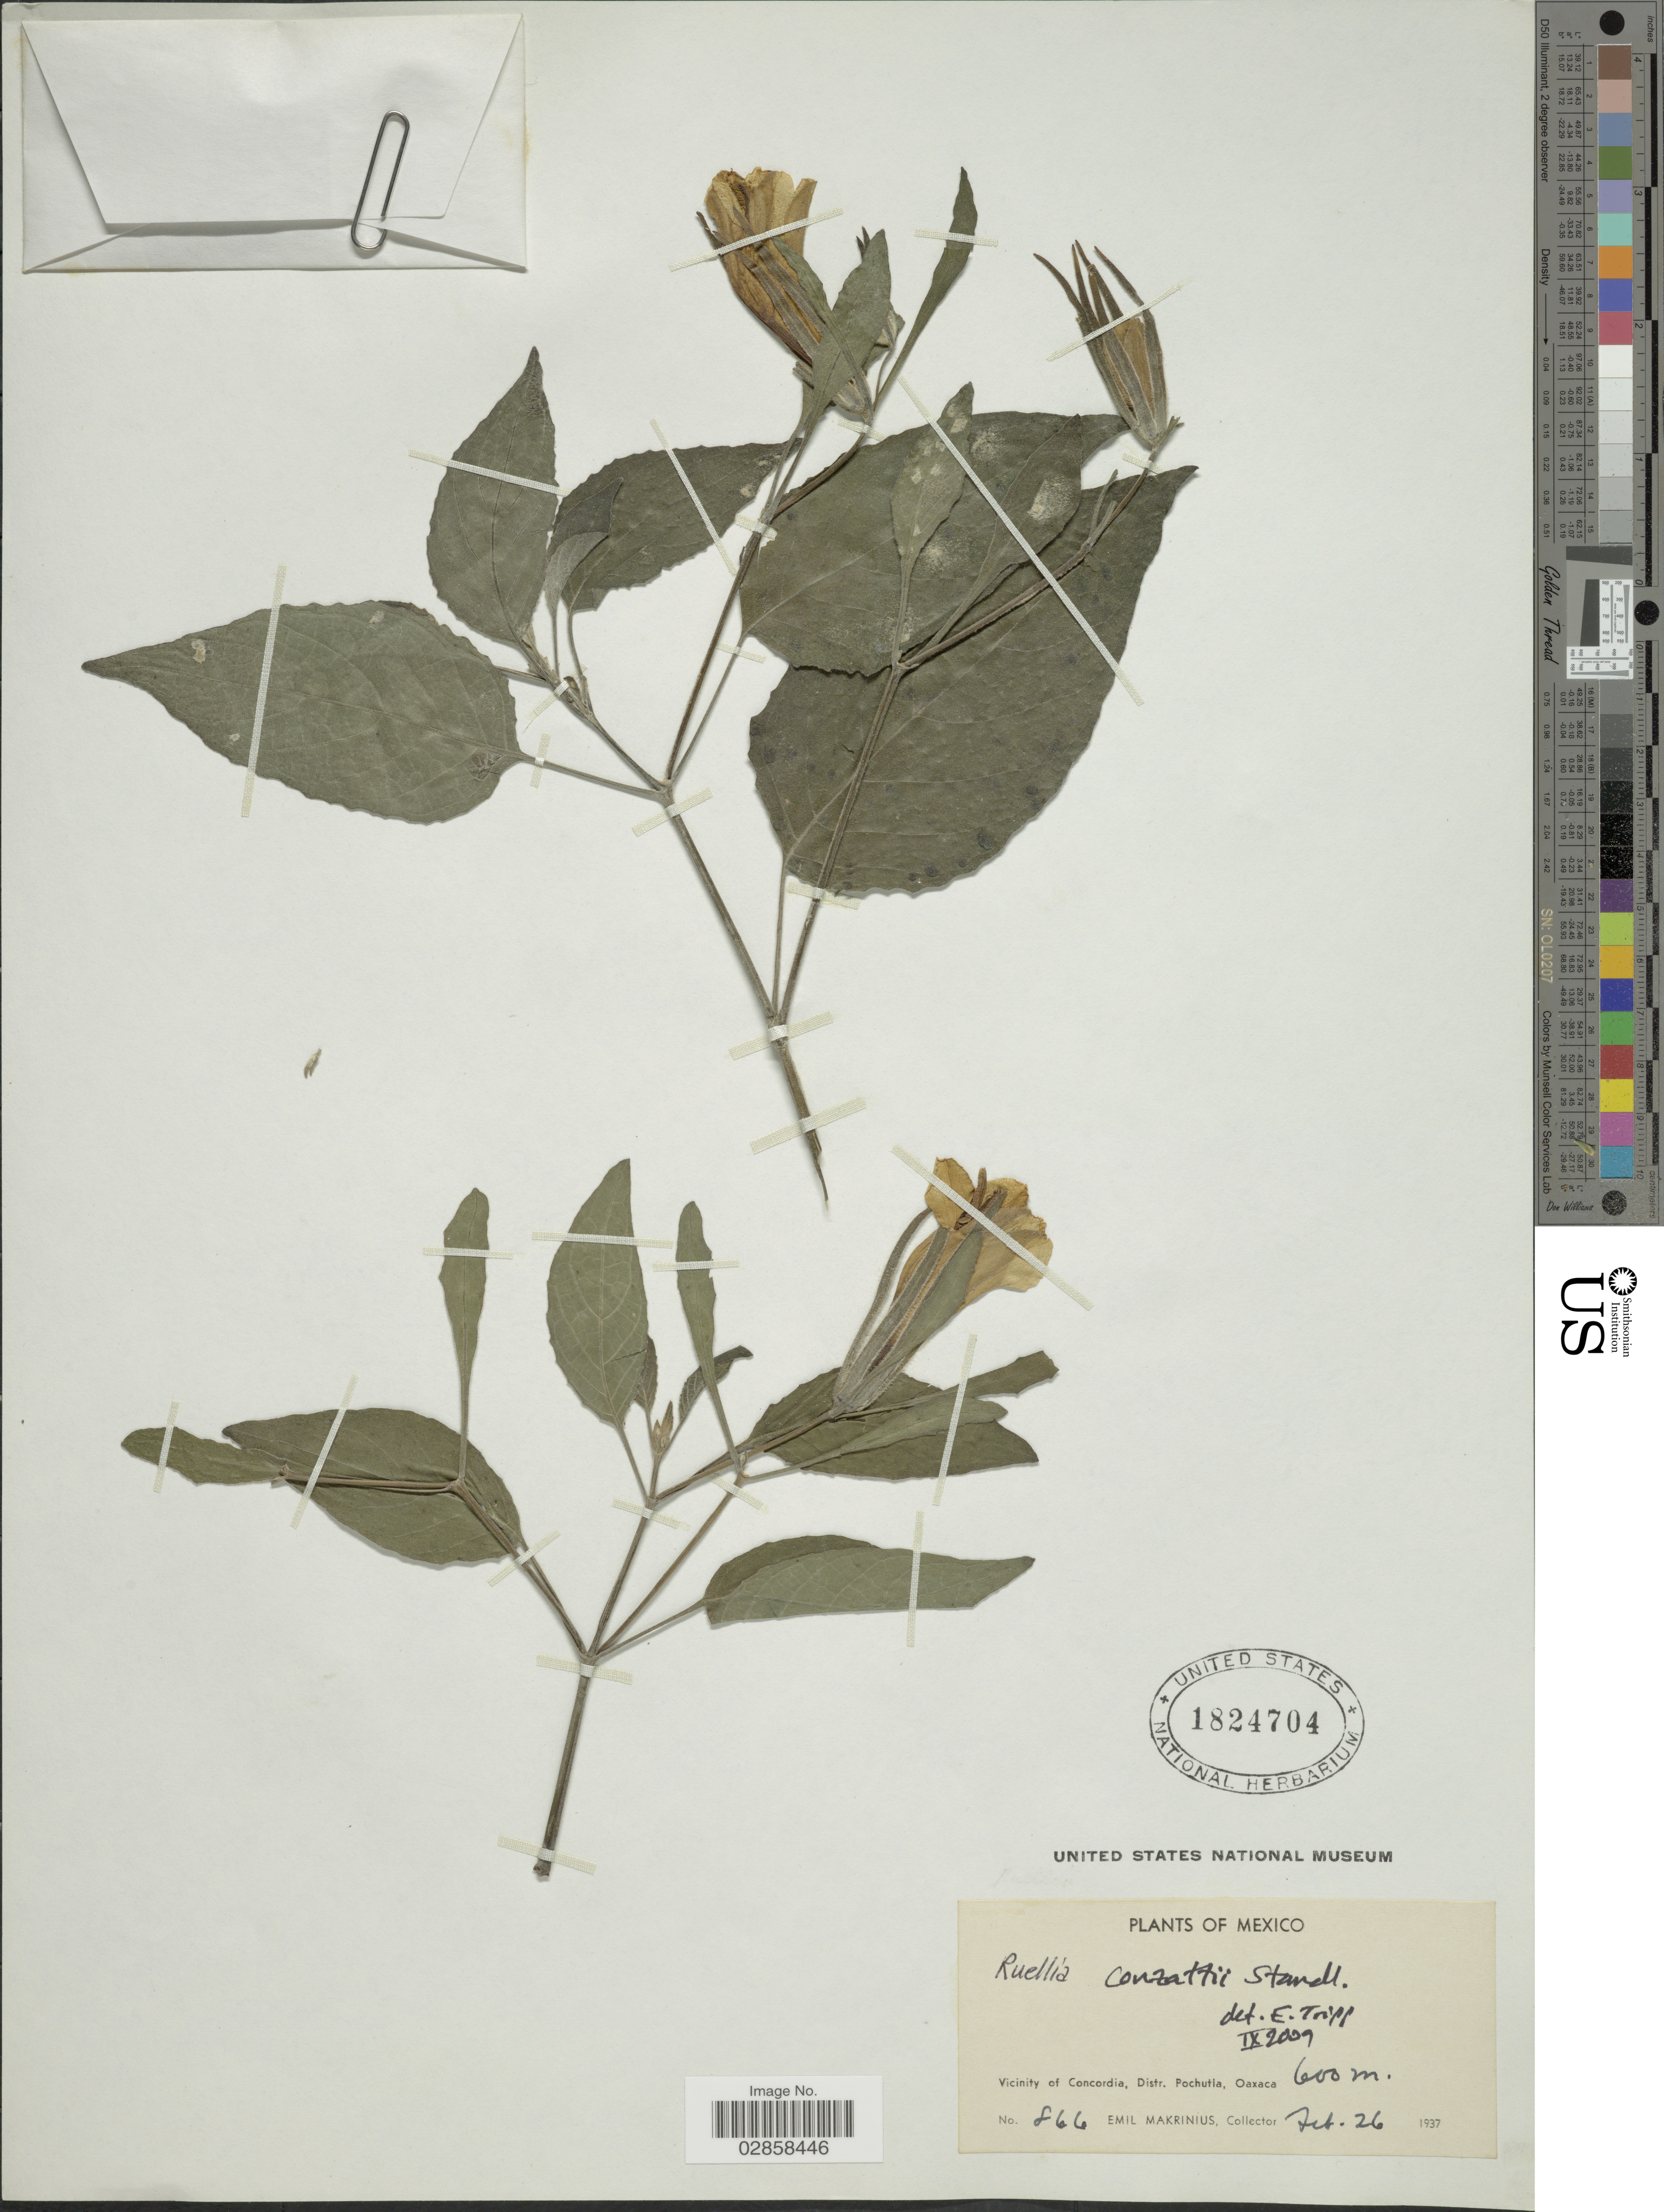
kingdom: Plantae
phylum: Tracheophyta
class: Magnoliopsida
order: Lamiales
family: Acanthaceae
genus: Ruellia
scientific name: Ruellia conzattii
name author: Standl.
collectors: E. Makrinius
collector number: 866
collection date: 1937-02-26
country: Mexico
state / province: Oaxaca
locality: Vicinity of Concordia, Distr. Pochutla.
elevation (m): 600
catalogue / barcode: US 1824704